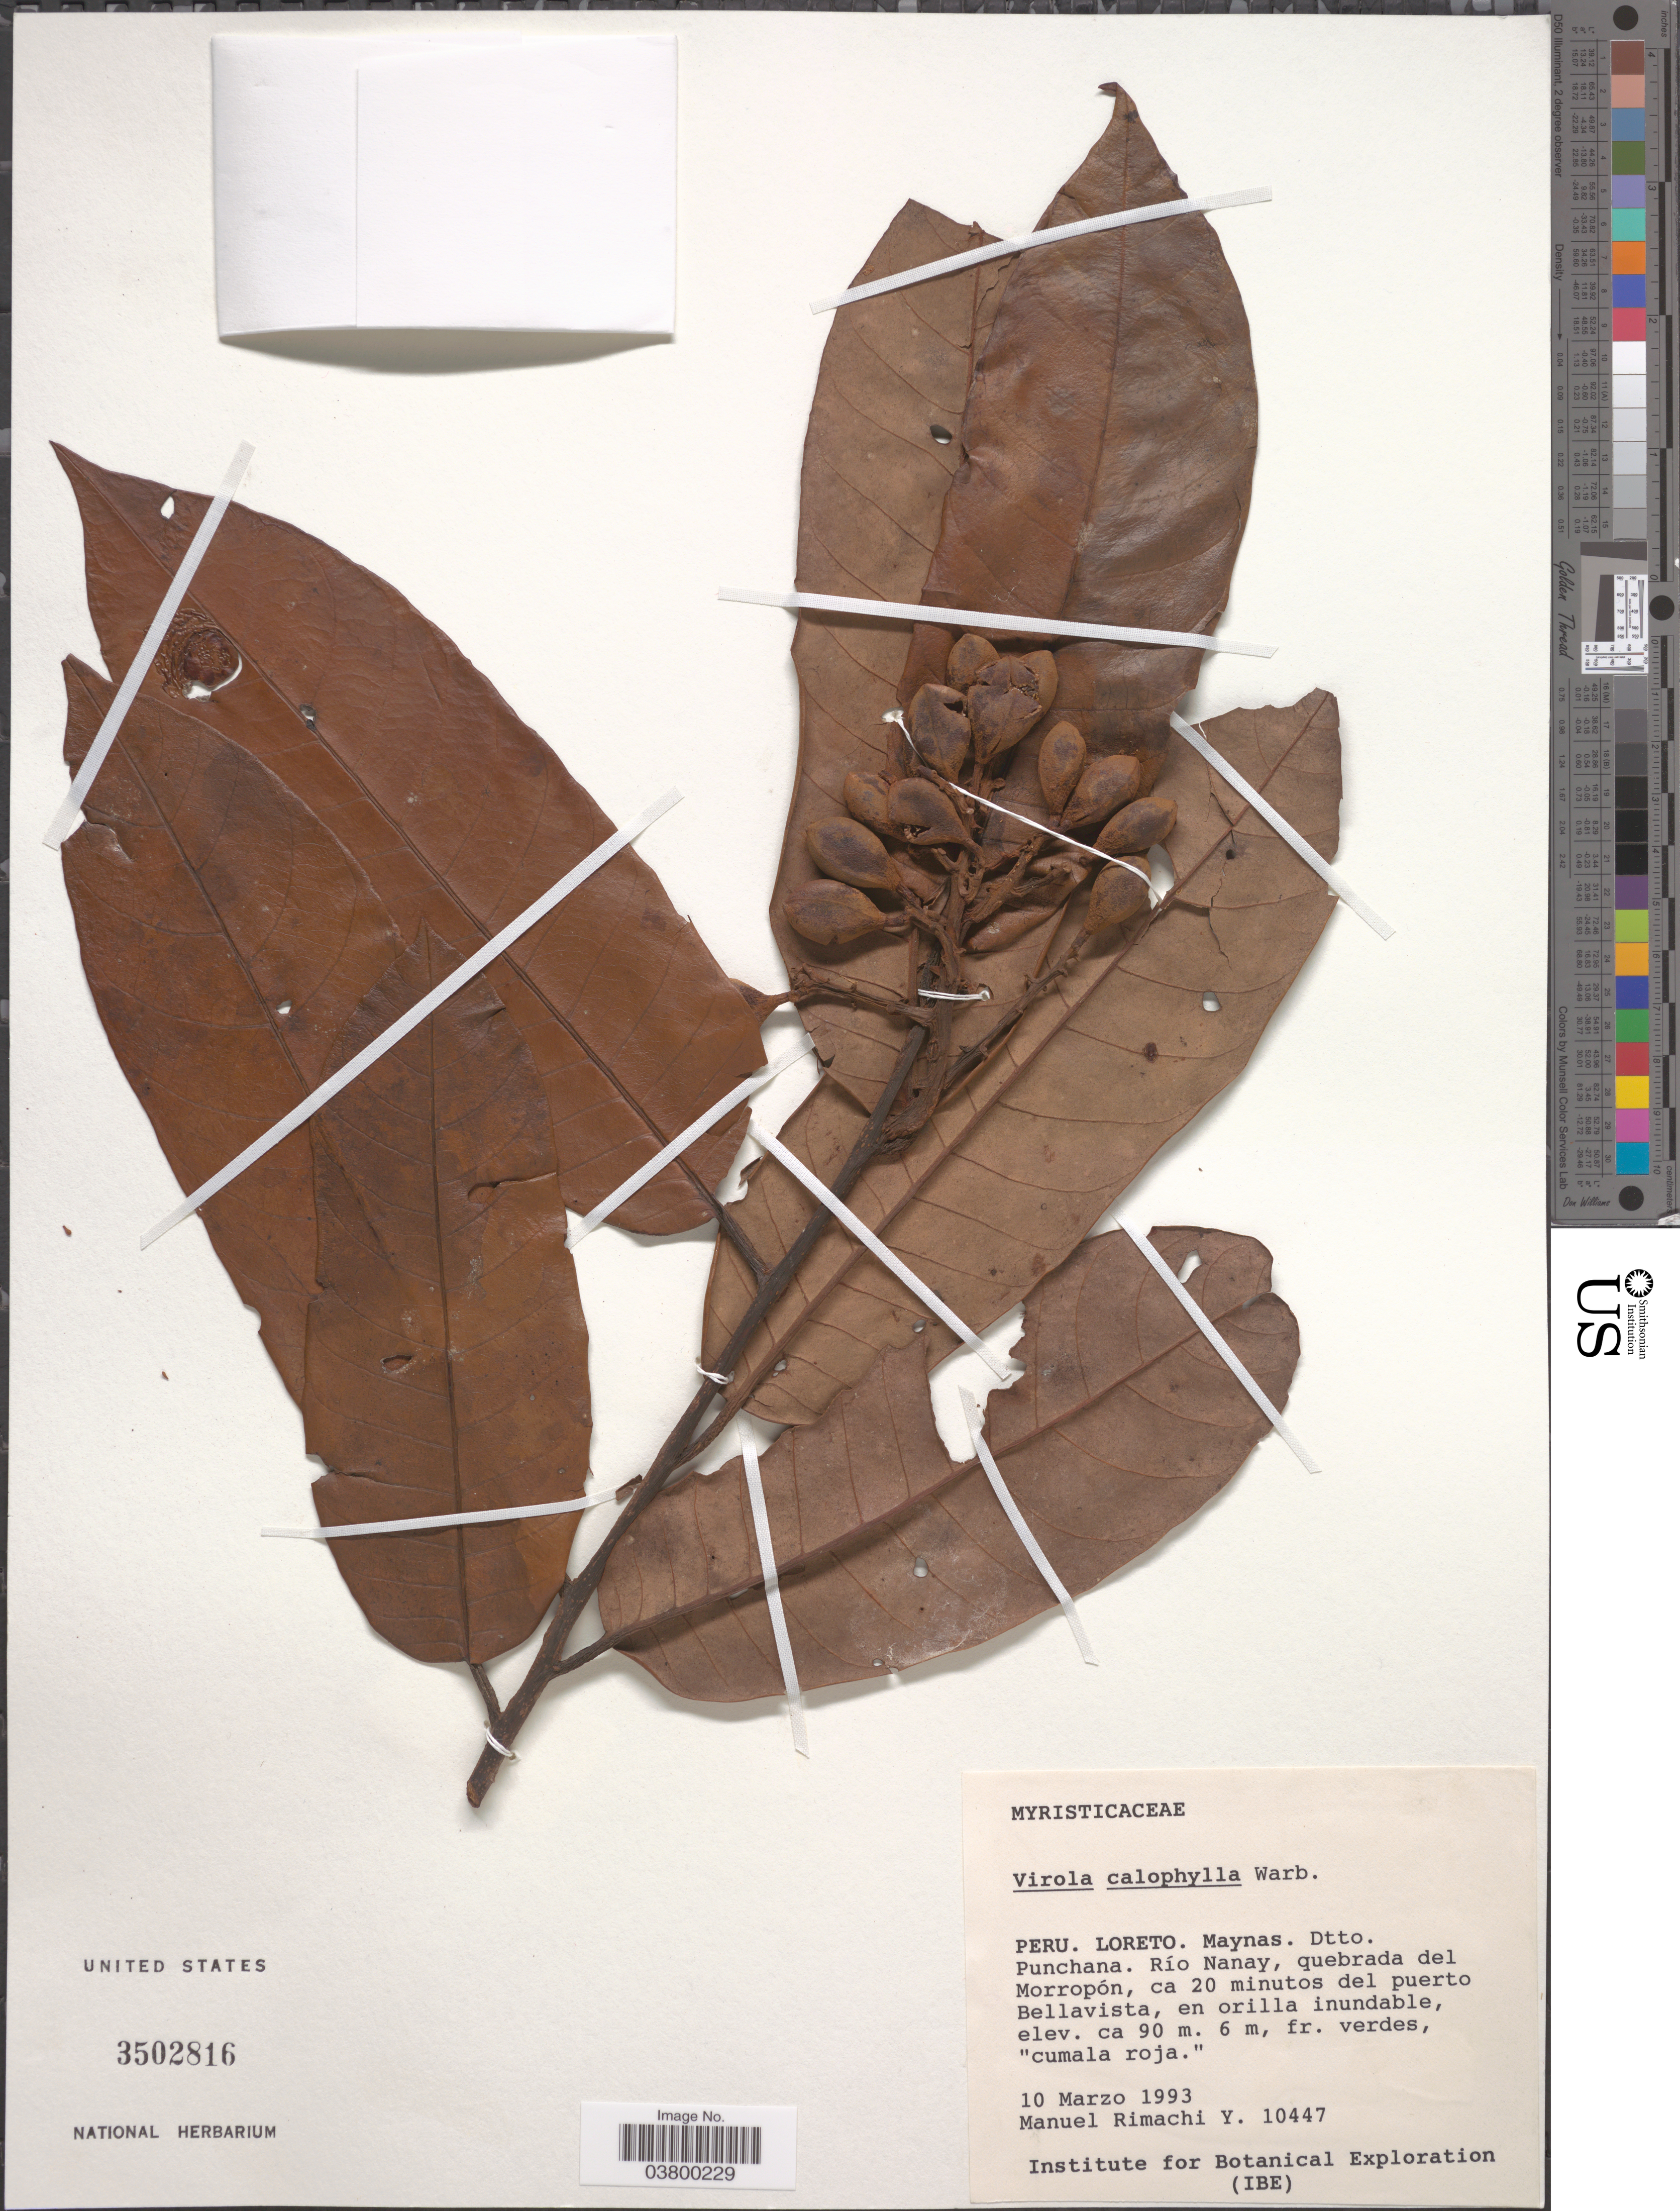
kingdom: Plantae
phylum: Tracheophyta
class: Magnoliopsida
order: Magnoliales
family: Myristicaceae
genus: Virola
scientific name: Virola calophylla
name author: (Spruce) Warb.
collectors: M. Rimachi Y.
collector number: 10447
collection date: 1993-03-10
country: Peru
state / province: Loreto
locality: Maynas. Dtto. Punchana. Río Nanay, quebrada del Morropón, ca 20 minutos del puerto Bellavista.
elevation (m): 90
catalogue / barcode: US 3502816